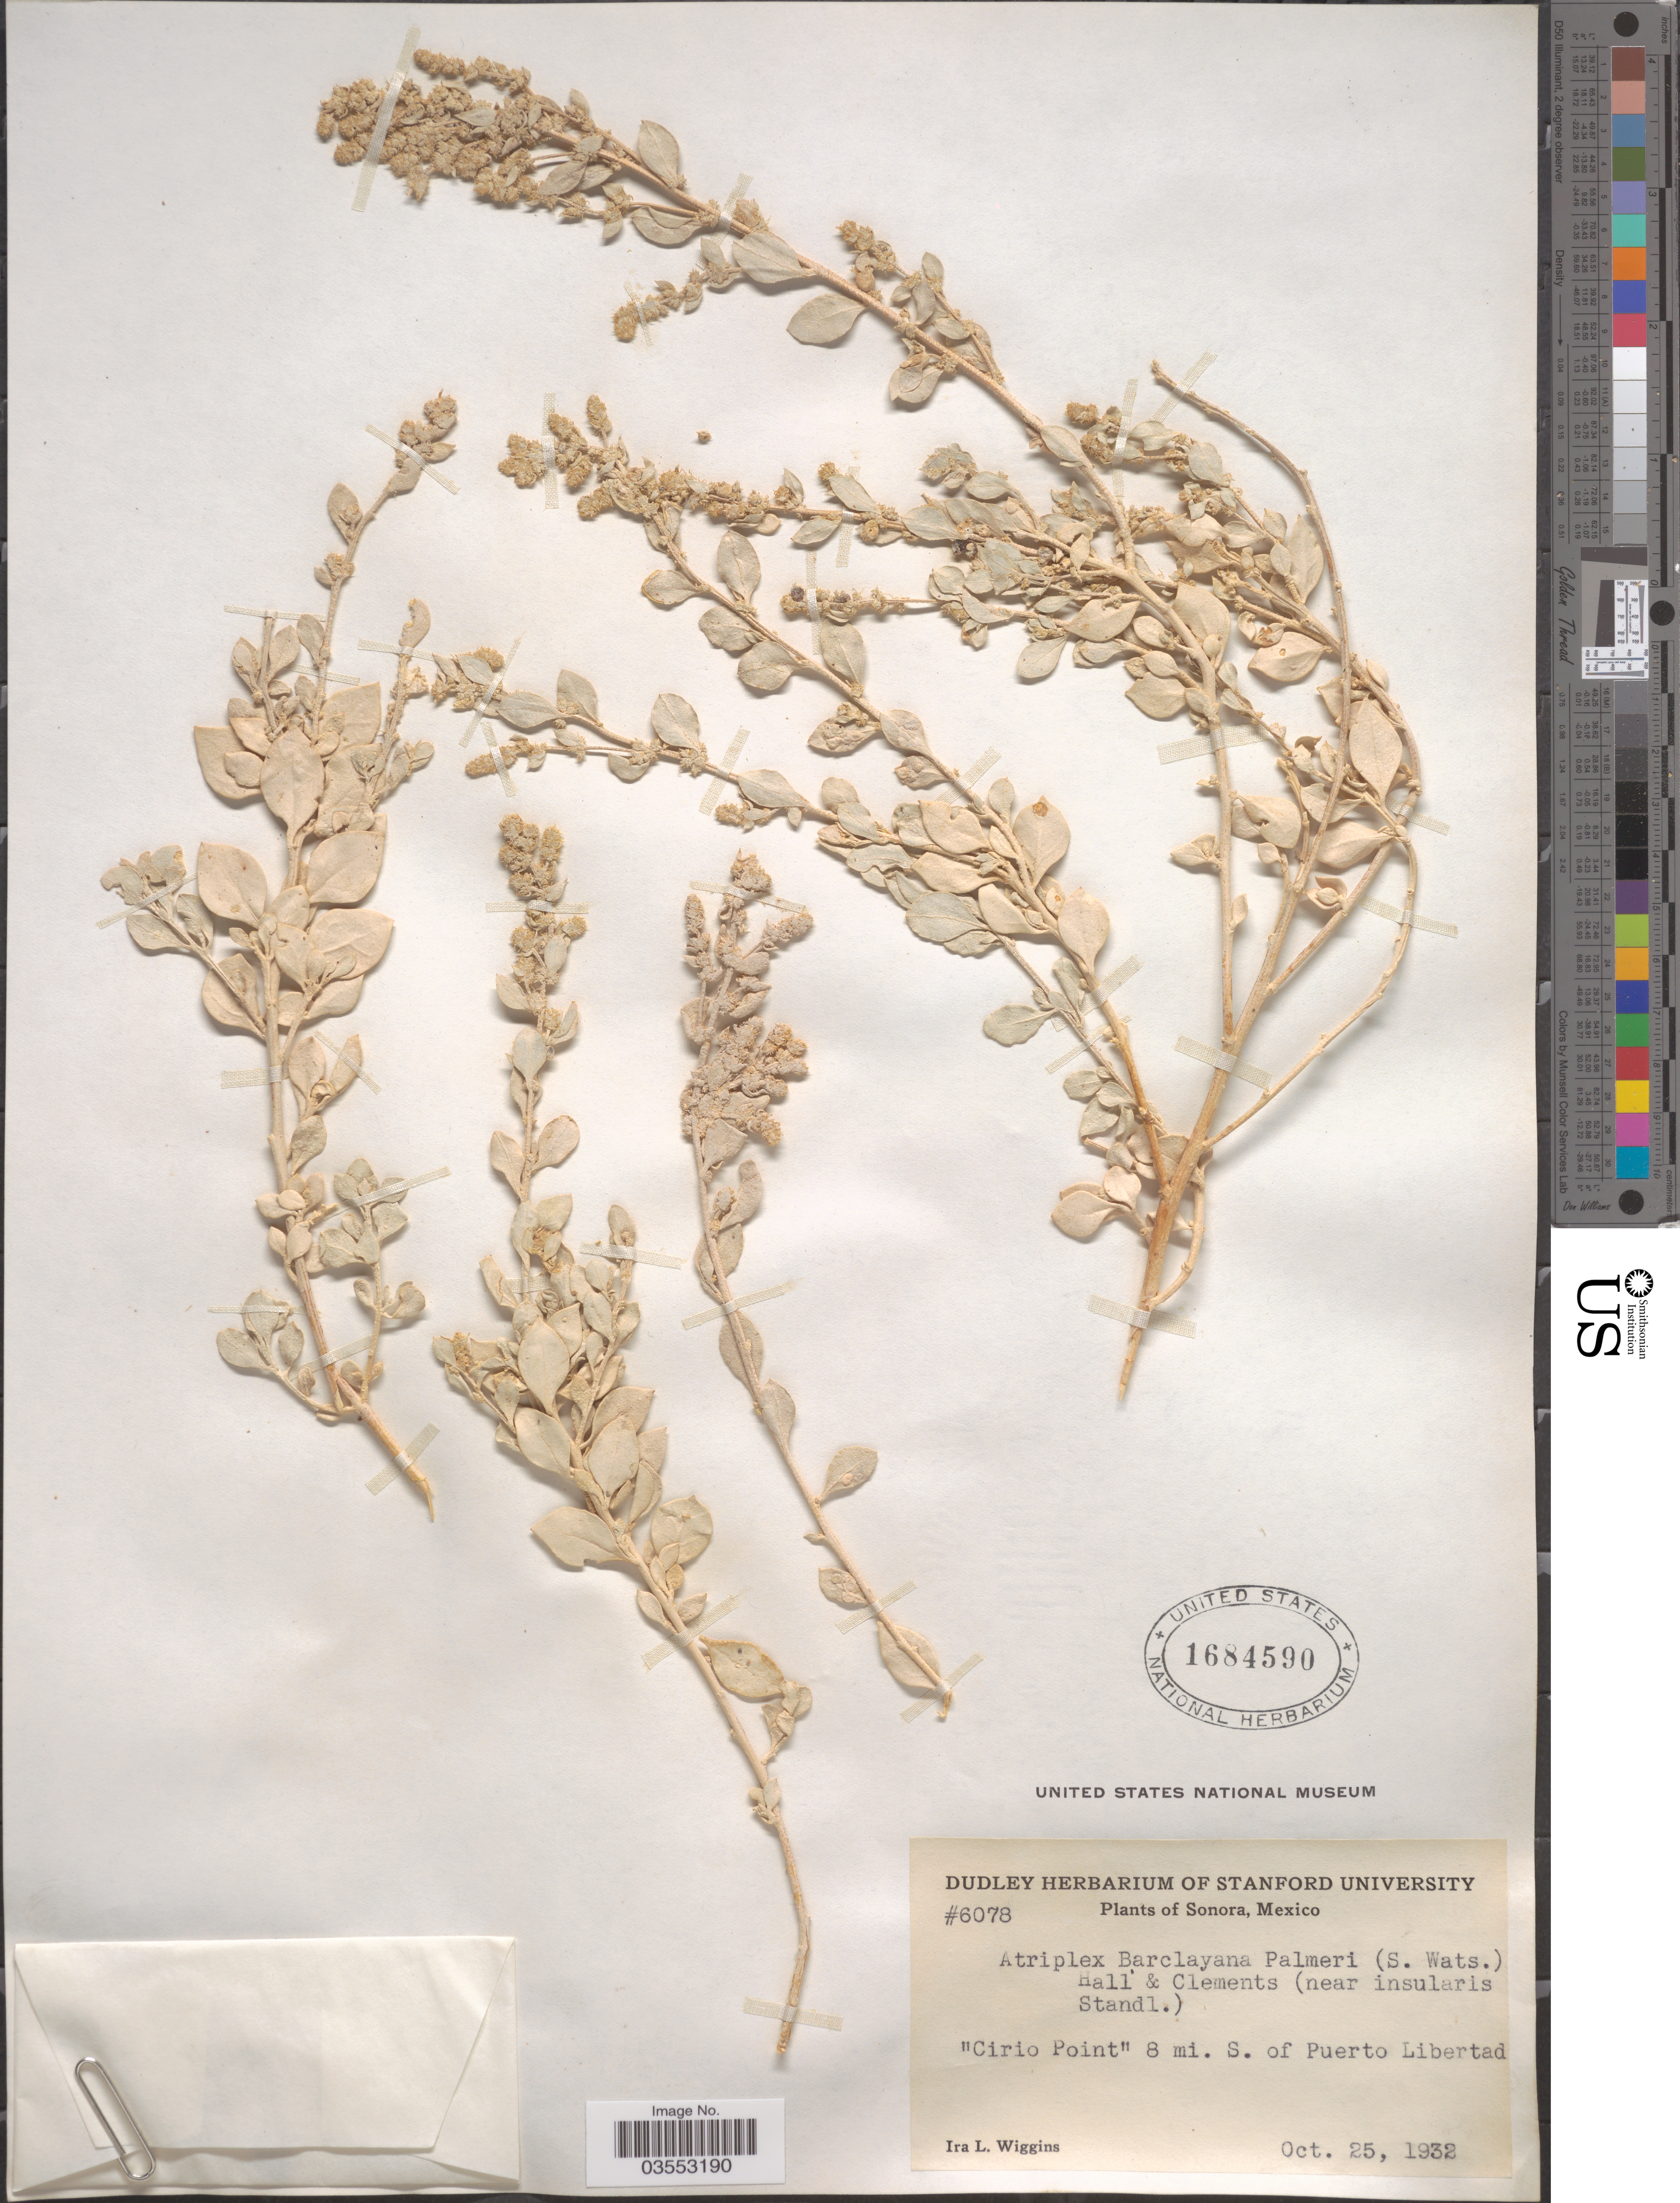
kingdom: Plantae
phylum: Tracheophyta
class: Magnoliopsida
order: Caryophyllales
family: Amaranthaceae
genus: Atriplex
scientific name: Atriplex barclayana subsp. palmeri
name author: (S. Watson) H.M. Hall & Clem.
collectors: I. L. Wiggins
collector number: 6078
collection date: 1932-10-25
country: Mexico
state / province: Sonora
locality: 'Cirio Point' 8 mi. S. of Puerto Libertad.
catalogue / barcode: US 1684590